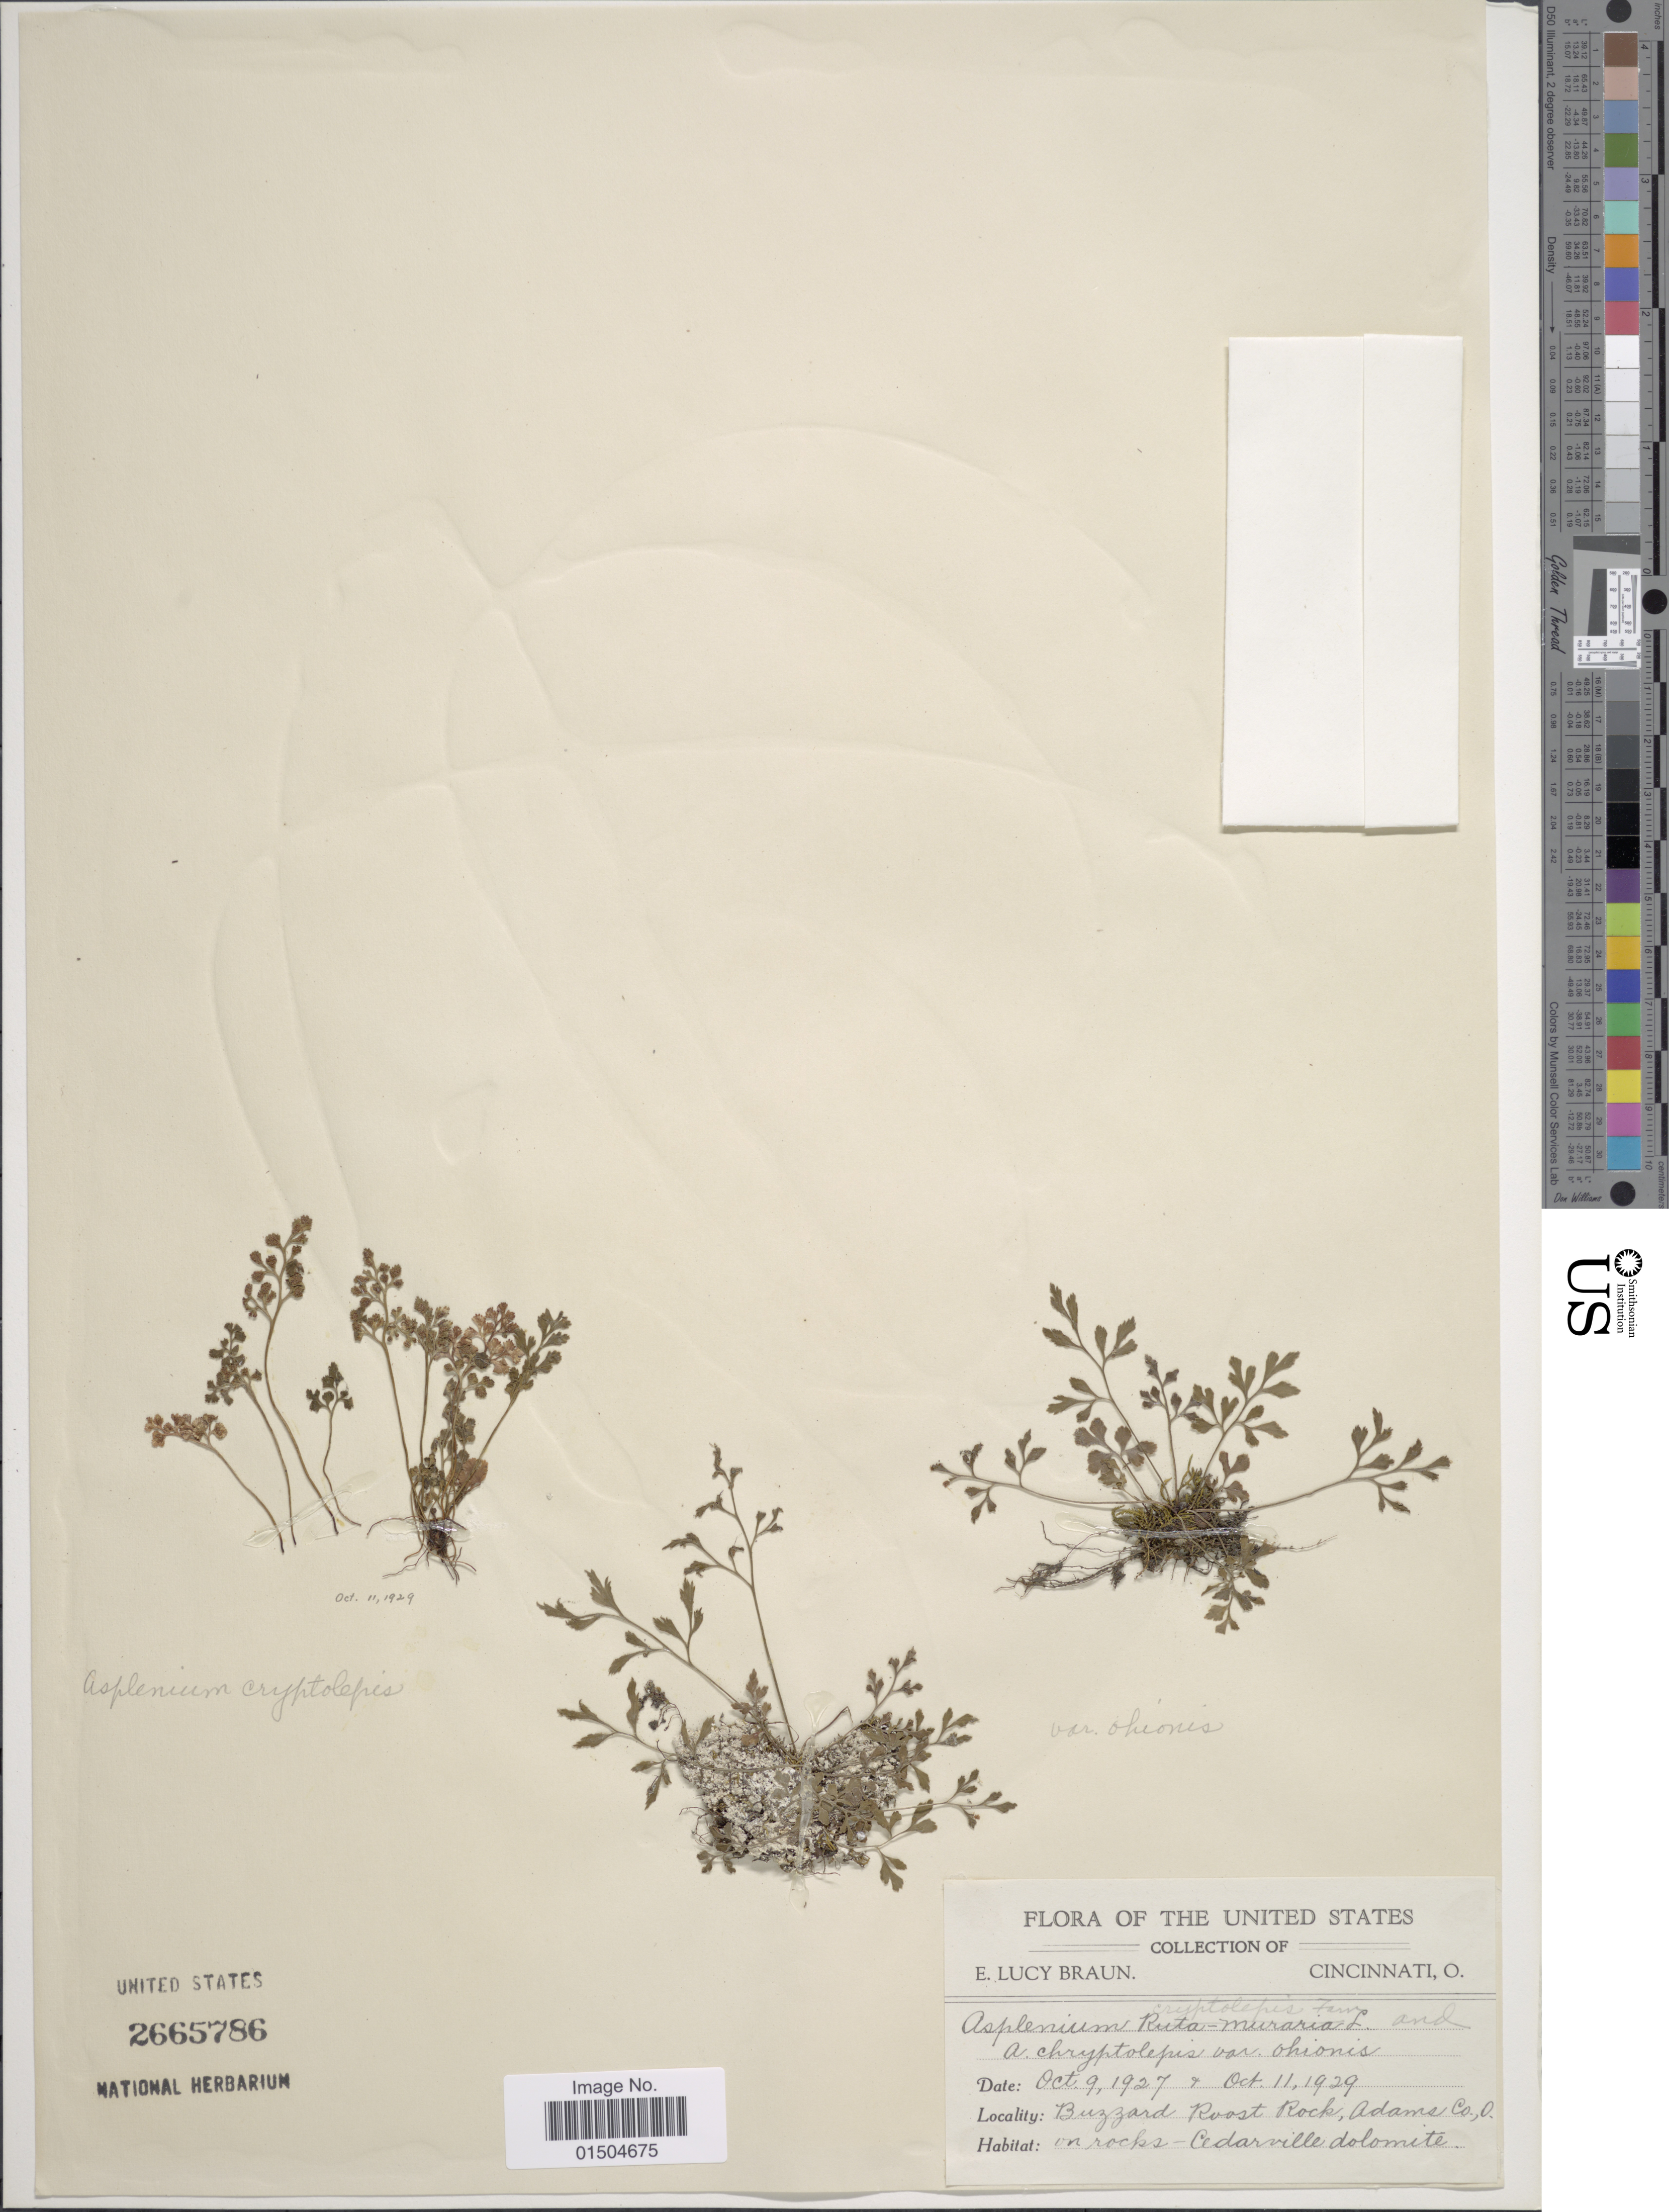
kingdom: Plantae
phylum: Tracheophyta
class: Polypodiopsida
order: Polypodiales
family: Aspleniaceae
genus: Asplenium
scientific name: Asplenium ruta-muraria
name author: L.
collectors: E. L. Braun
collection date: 1927-10-09/1929-10-11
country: United States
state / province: Ohio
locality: Buzzard Roost Rock, Adams Co., O.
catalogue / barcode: US 2665786